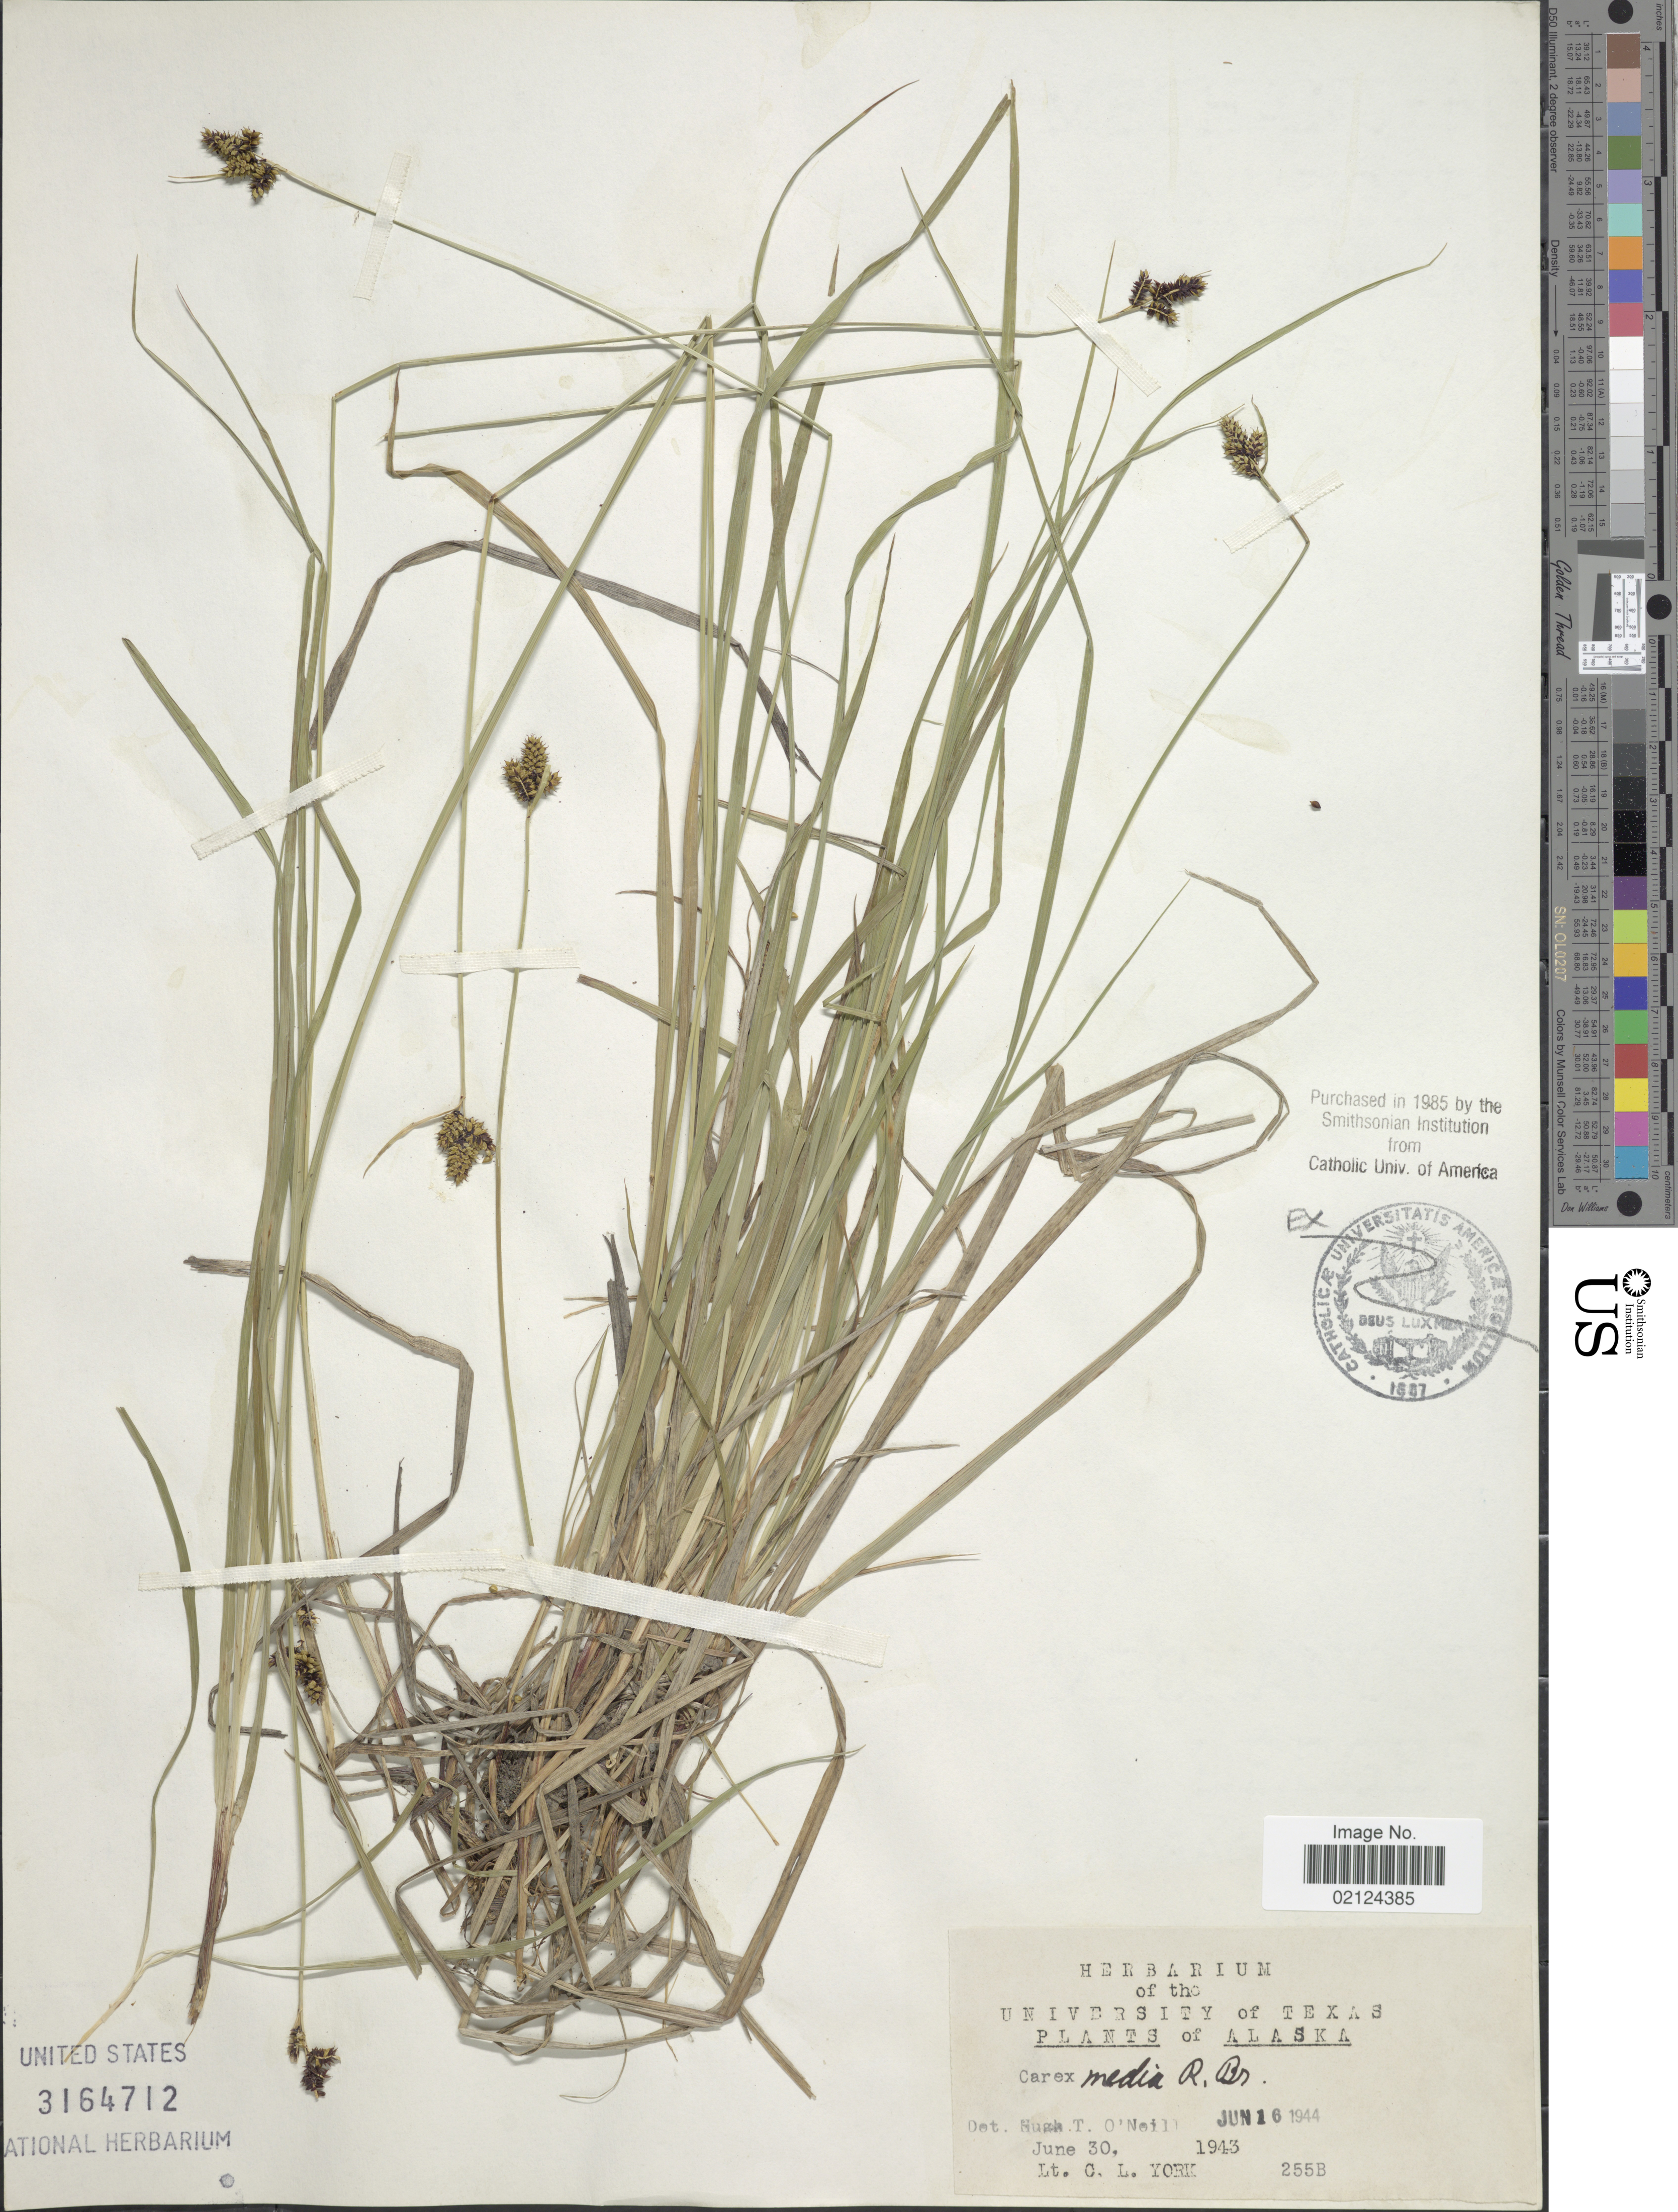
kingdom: Plantae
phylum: Tracheophyta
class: Liliopsida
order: Poales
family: Cyperaceae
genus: Carex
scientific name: Carex media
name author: R. Br.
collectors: C. L. York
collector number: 255B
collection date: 1943-06-30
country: United States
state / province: Alaska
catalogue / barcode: US 3164712